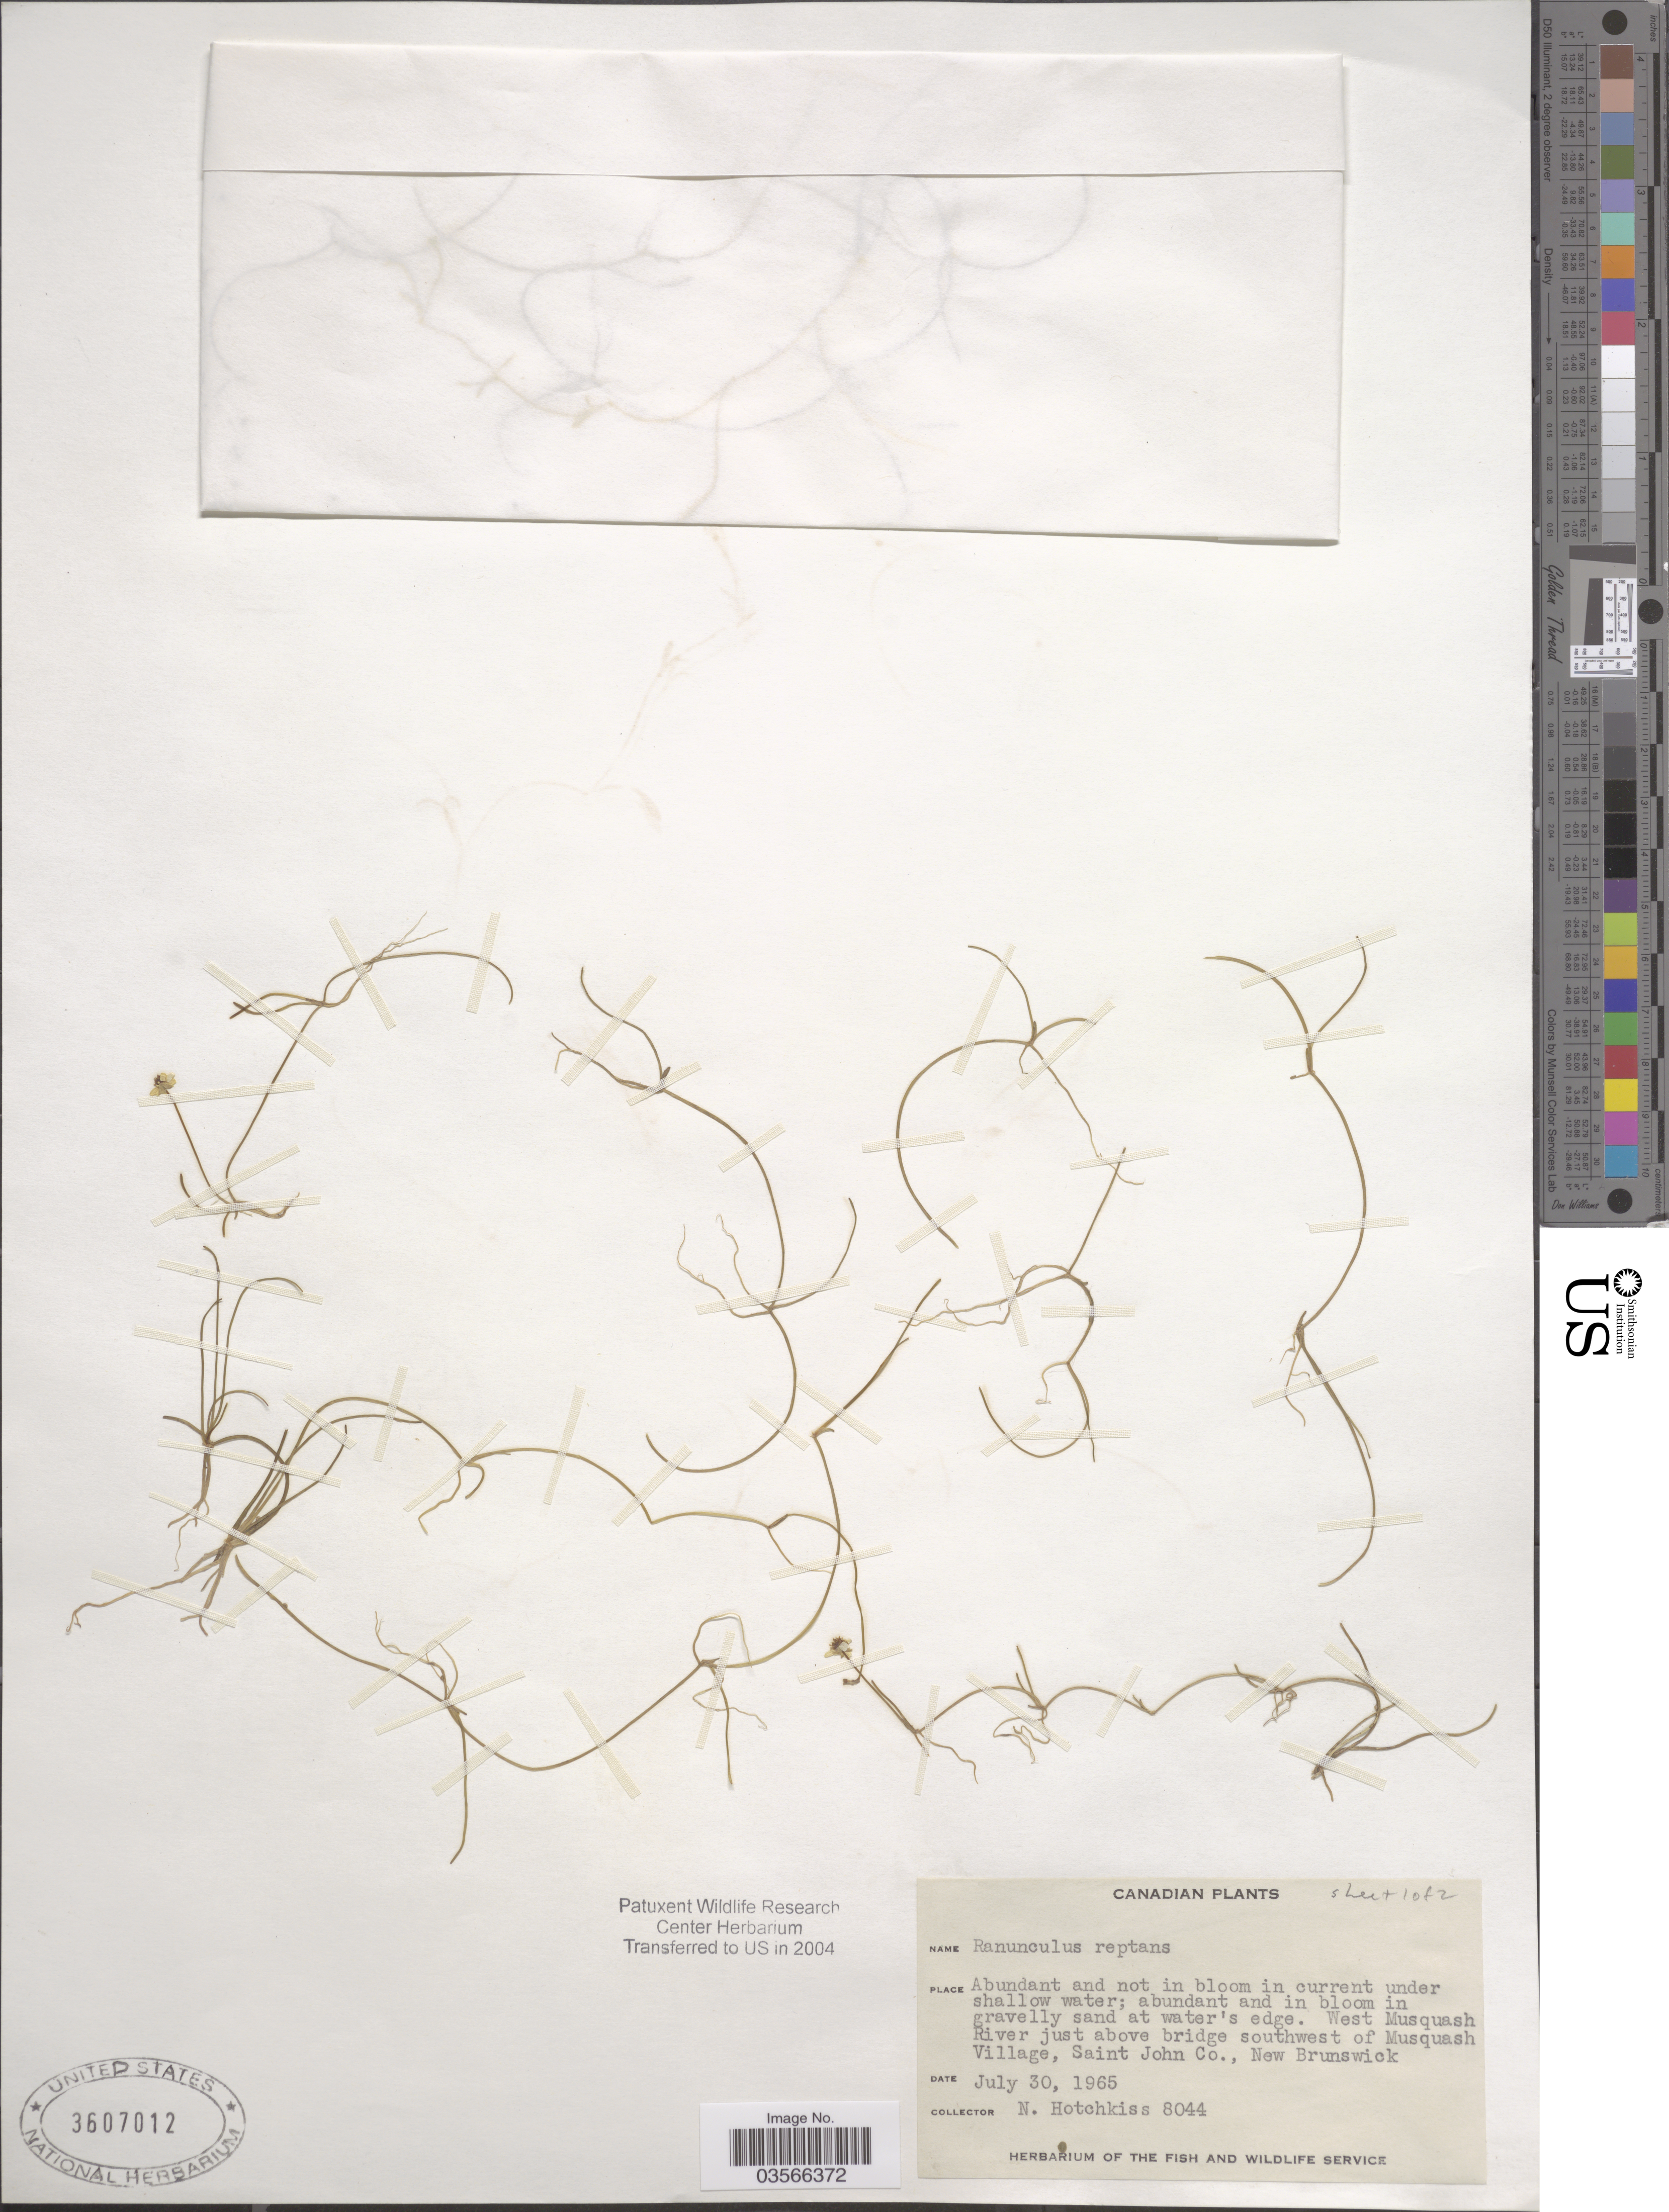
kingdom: Plantae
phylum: Tracheophyta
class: Magnoliopsida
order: Ranunculales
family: Ranunculaceae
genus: Ranunculus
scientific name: Ranunculus flammula var. filiformis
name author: (Michx.) Hook.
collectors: N. Hotchkiss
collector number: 8044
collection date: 1965-07-30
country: Canada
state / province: New Brunswick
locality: West Musquash River just above bridge southwest of Musquash Village, Saint John Co.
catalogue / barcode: US 3607012